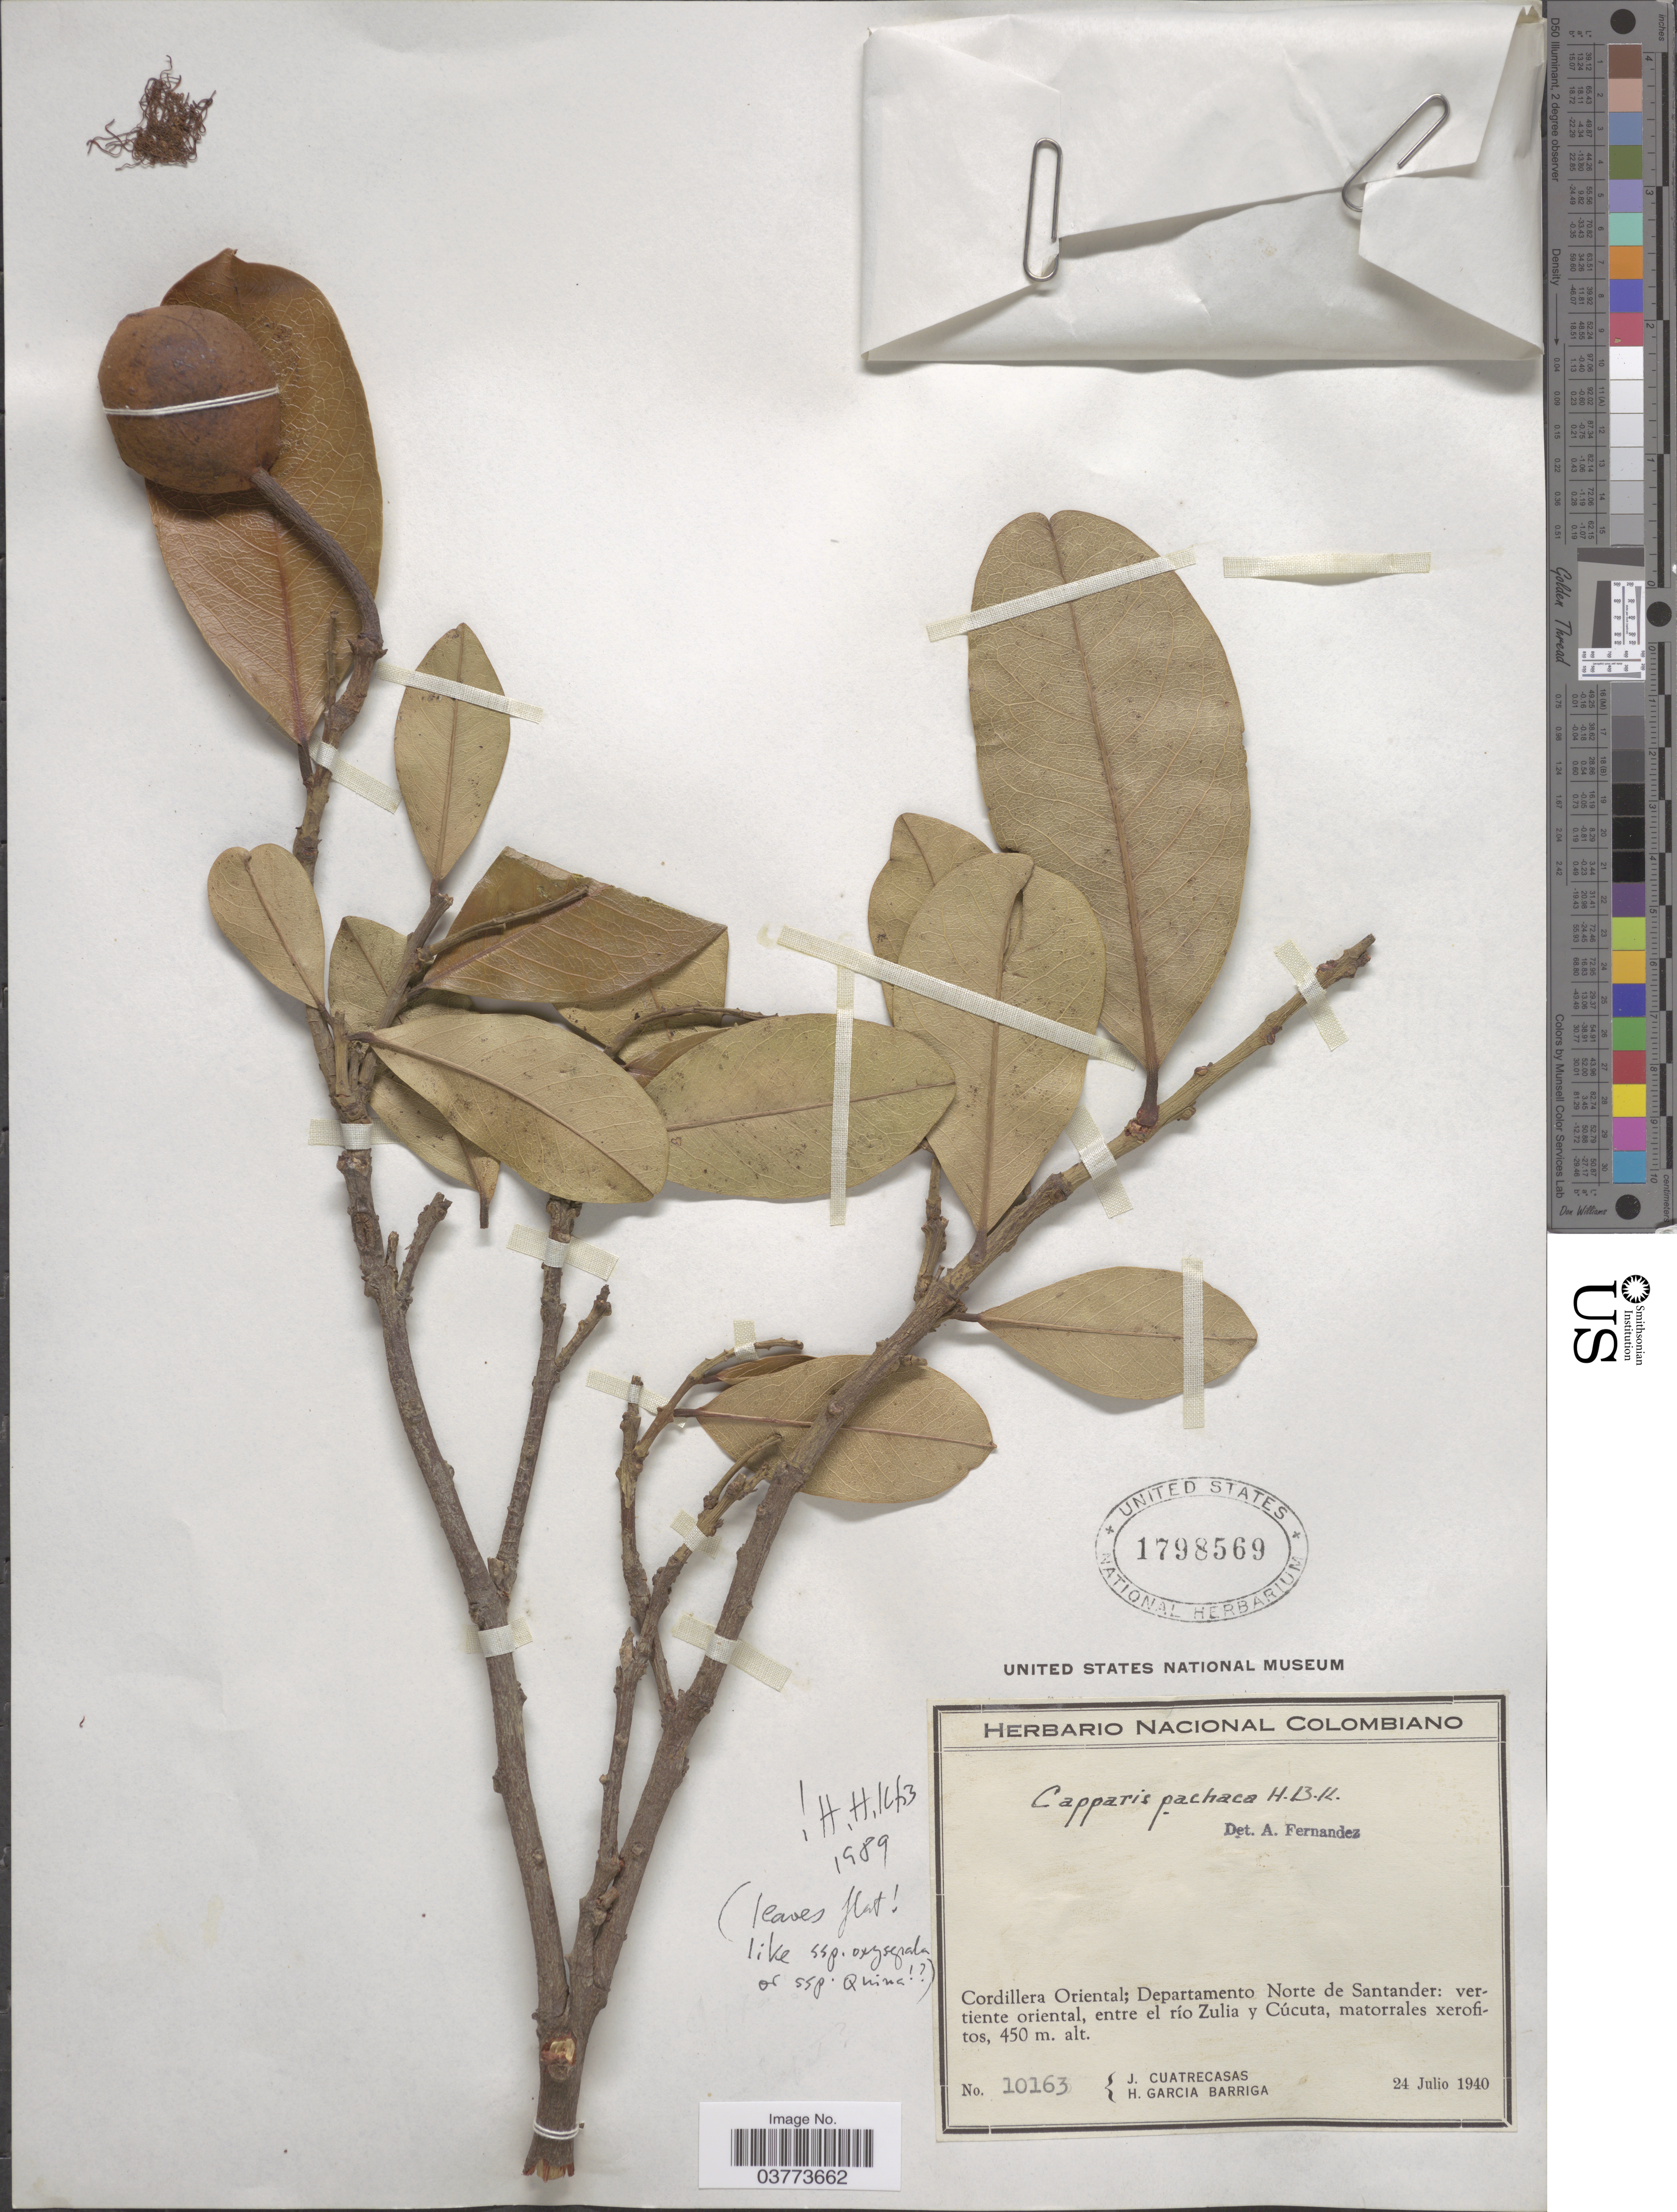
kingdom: Plantae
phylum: Tracheophyta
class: Magnoliopsida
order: Brassicales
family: Capparaceae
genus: Neocapparis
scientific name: Neocapparis pachaca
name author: (Kunth) Cornejo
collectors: J. Cuatrecasas & H. García Barriga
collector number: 10163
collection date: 1940-07-24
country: Colombia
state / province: Norte de Santander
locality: Cordillera Oriental; Departamento Norte de Santander: vertiente oriental, entre el río Zulia y Cúcuta.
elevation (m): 450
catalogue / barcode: US 1798569